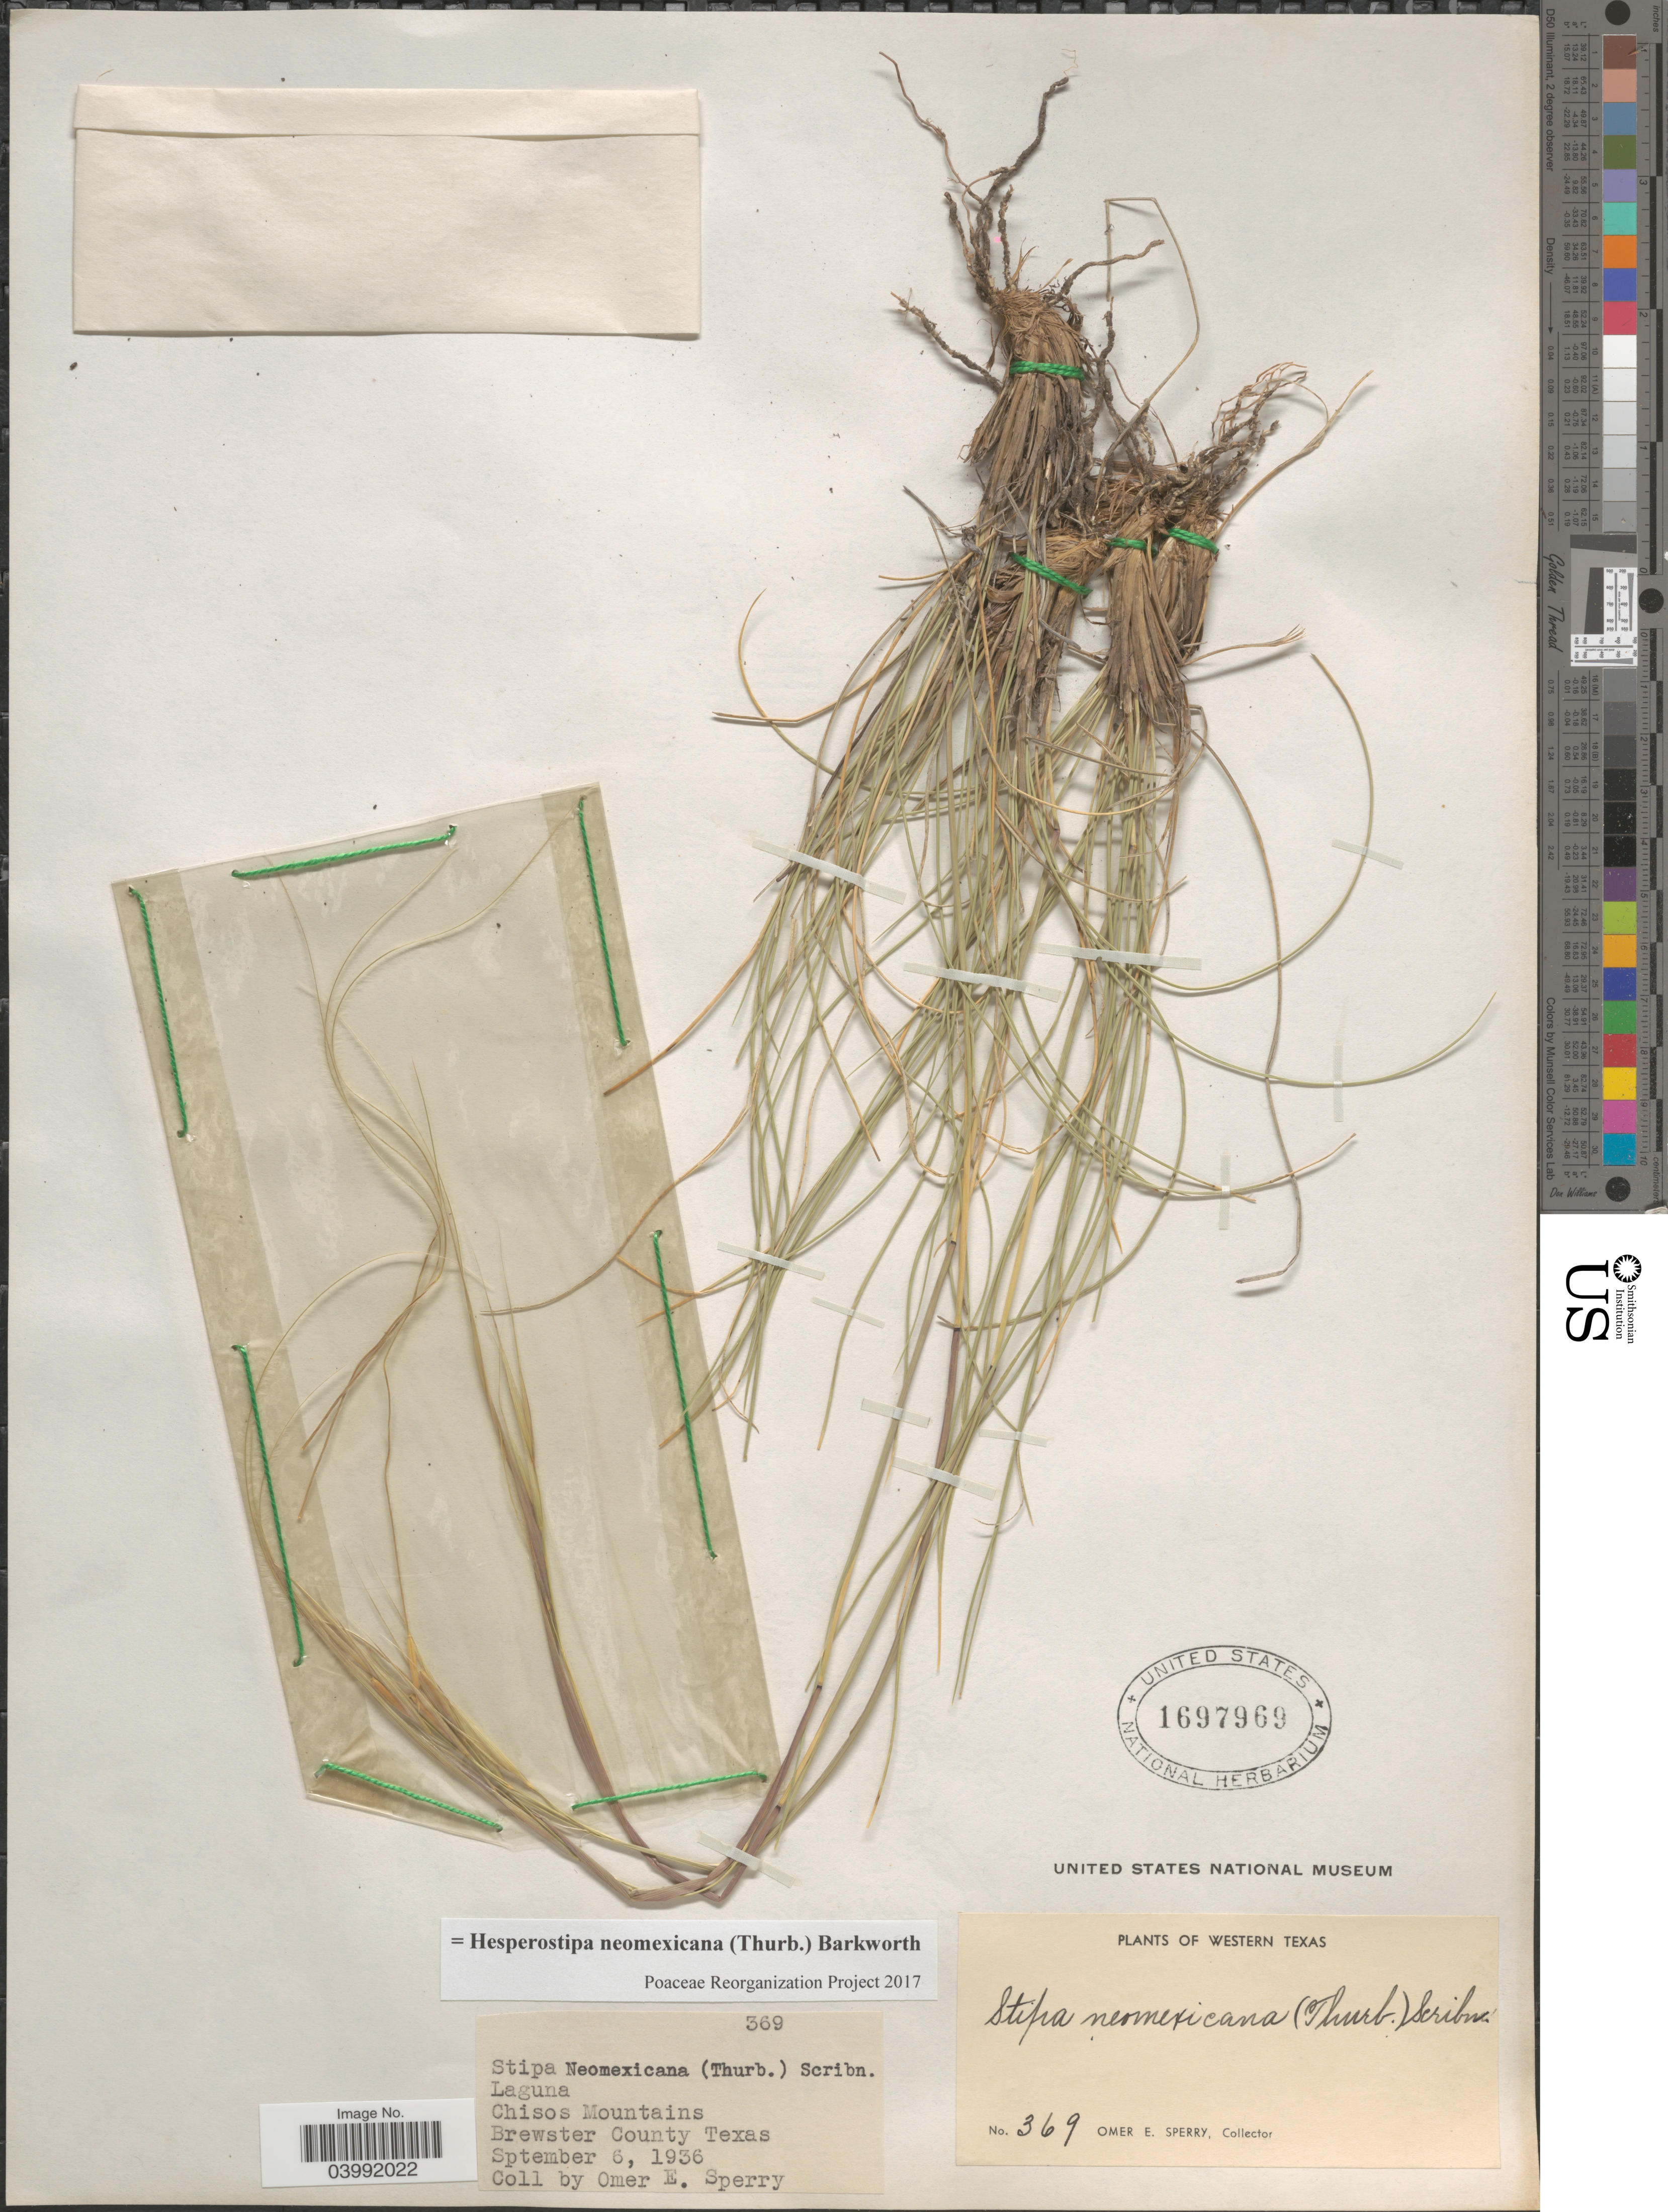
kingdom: Plantae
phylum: Tracheophyta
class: Liliopsida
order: Poales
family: Poaceae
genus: Hesperostipa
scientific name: Hesperostipa neomexicana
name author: (Thurb.) Barkworth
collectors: O. E. Sperry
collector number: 369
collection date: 1936-09-06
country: United States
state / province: Texas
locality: Western Texas. Laguna. Chisos Mountains. Brewster County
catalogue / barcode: US 1697969